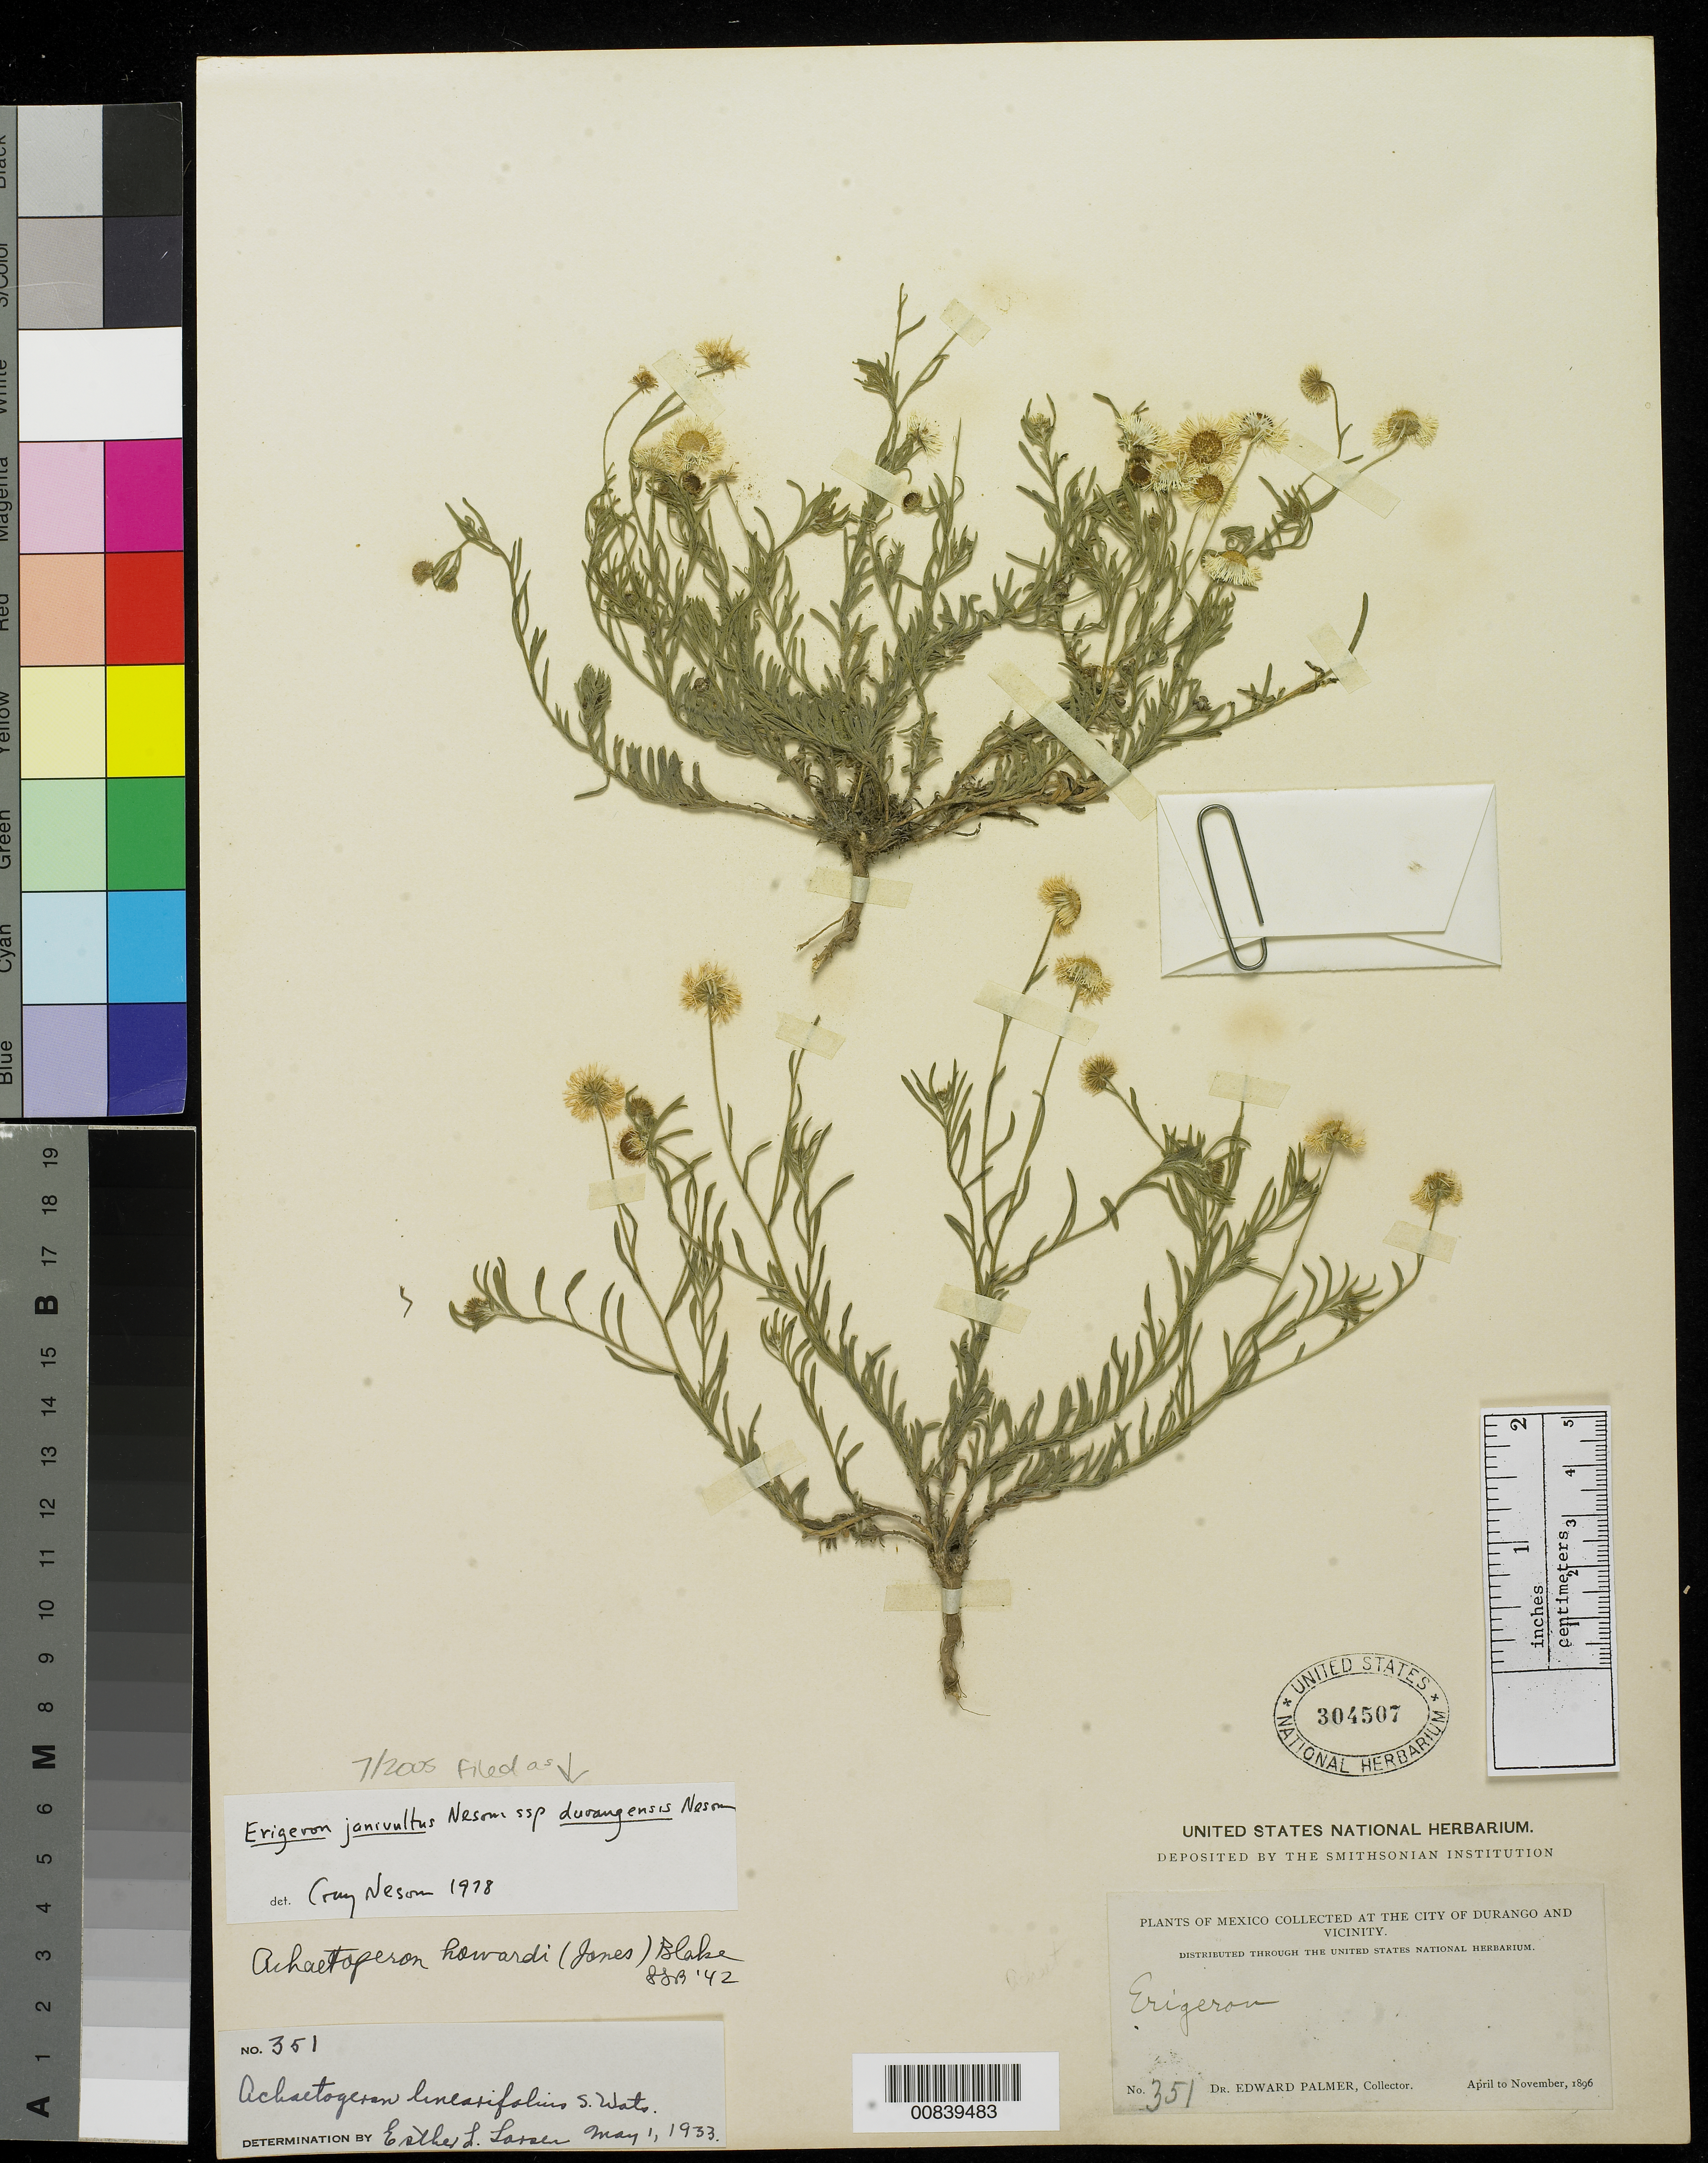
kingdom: Plantae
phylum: Tracheophyta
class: Magnoliopsida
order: Asterales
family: Asteraceae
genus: Erigeron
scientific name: Erigeron janivultus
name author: G.L. Nesom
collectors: E. Palmer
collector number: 351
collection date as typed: Apr 1896 to -- Nov 1896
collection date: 1896-04/1896-11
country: Mexico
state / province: Durango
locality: City of Durango and vicinity.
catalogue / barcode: US 304507